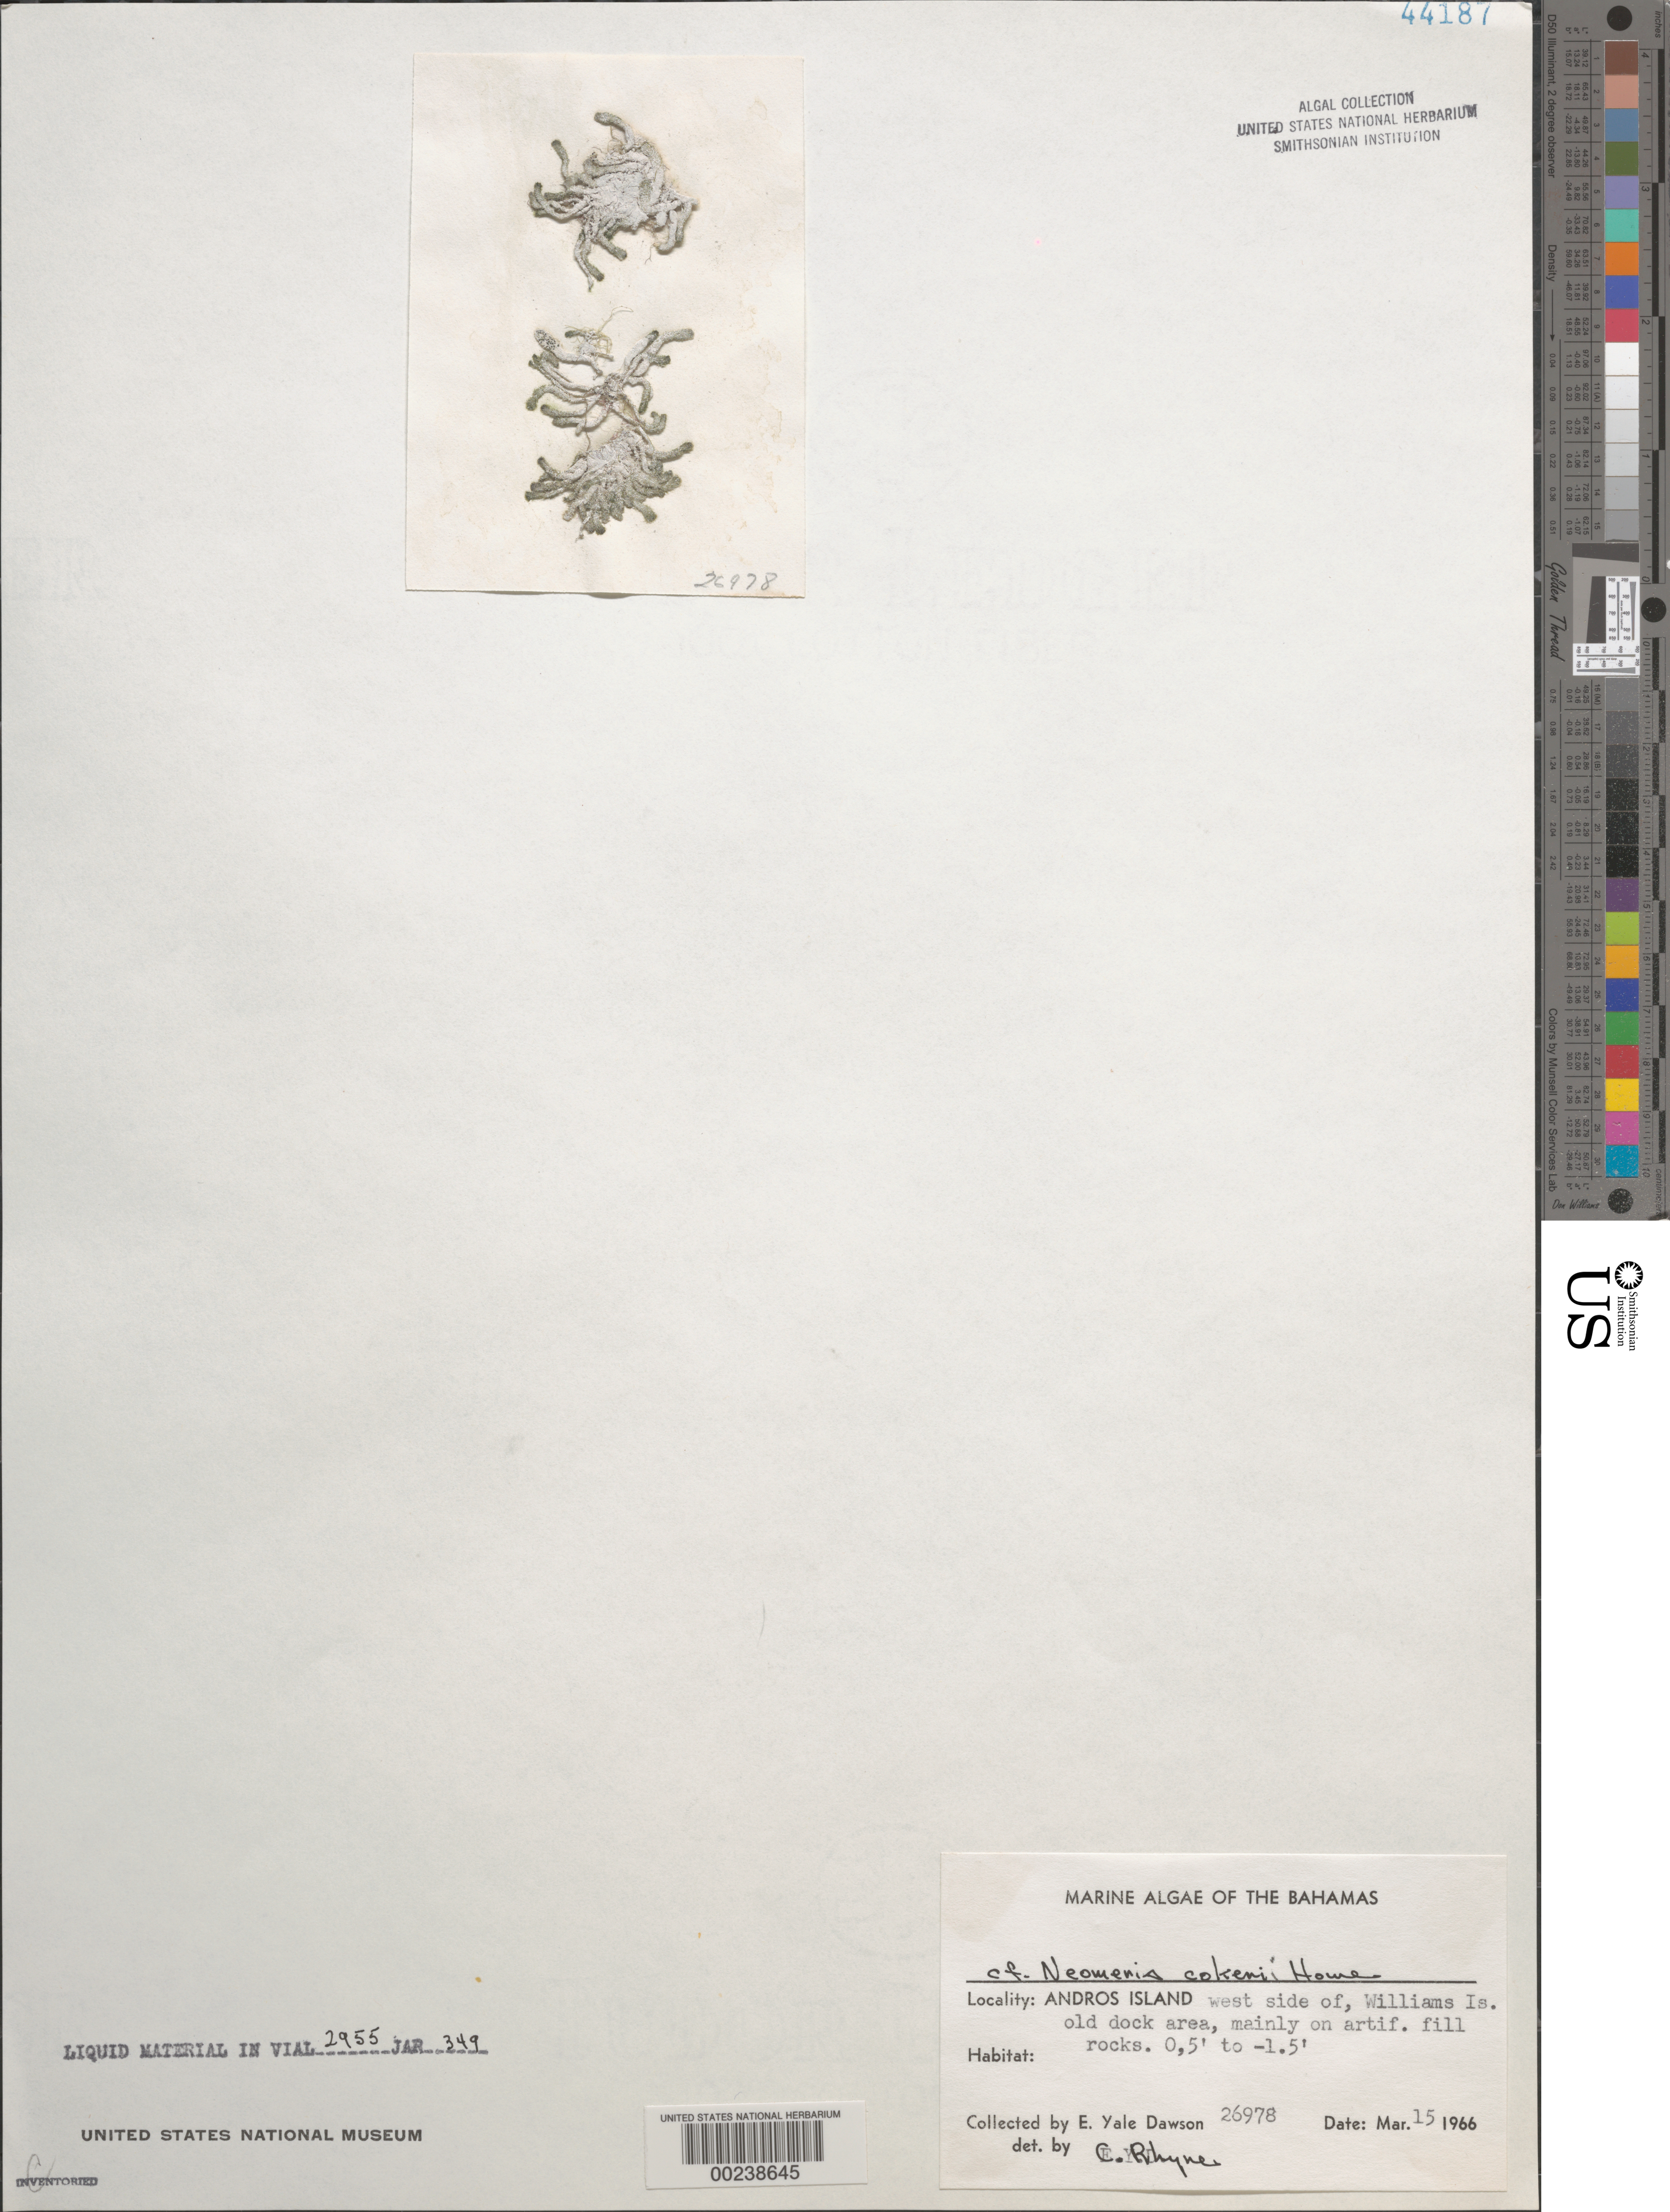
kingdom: Plantae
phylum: Chlorophyta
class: Ulvophyceae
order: Dasycladales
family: Dasycladaceae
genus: Neomeris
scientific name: Neomeris cokerii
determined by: Rhyne, C. F.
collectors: E. Y. Dawson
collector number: EYD 26978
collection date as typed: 15 Mar 1966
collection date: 1966-03-15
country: Bahamas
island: Andros Island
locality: West side of Andros Island, Williams Island old dock area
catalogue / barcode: US 44187